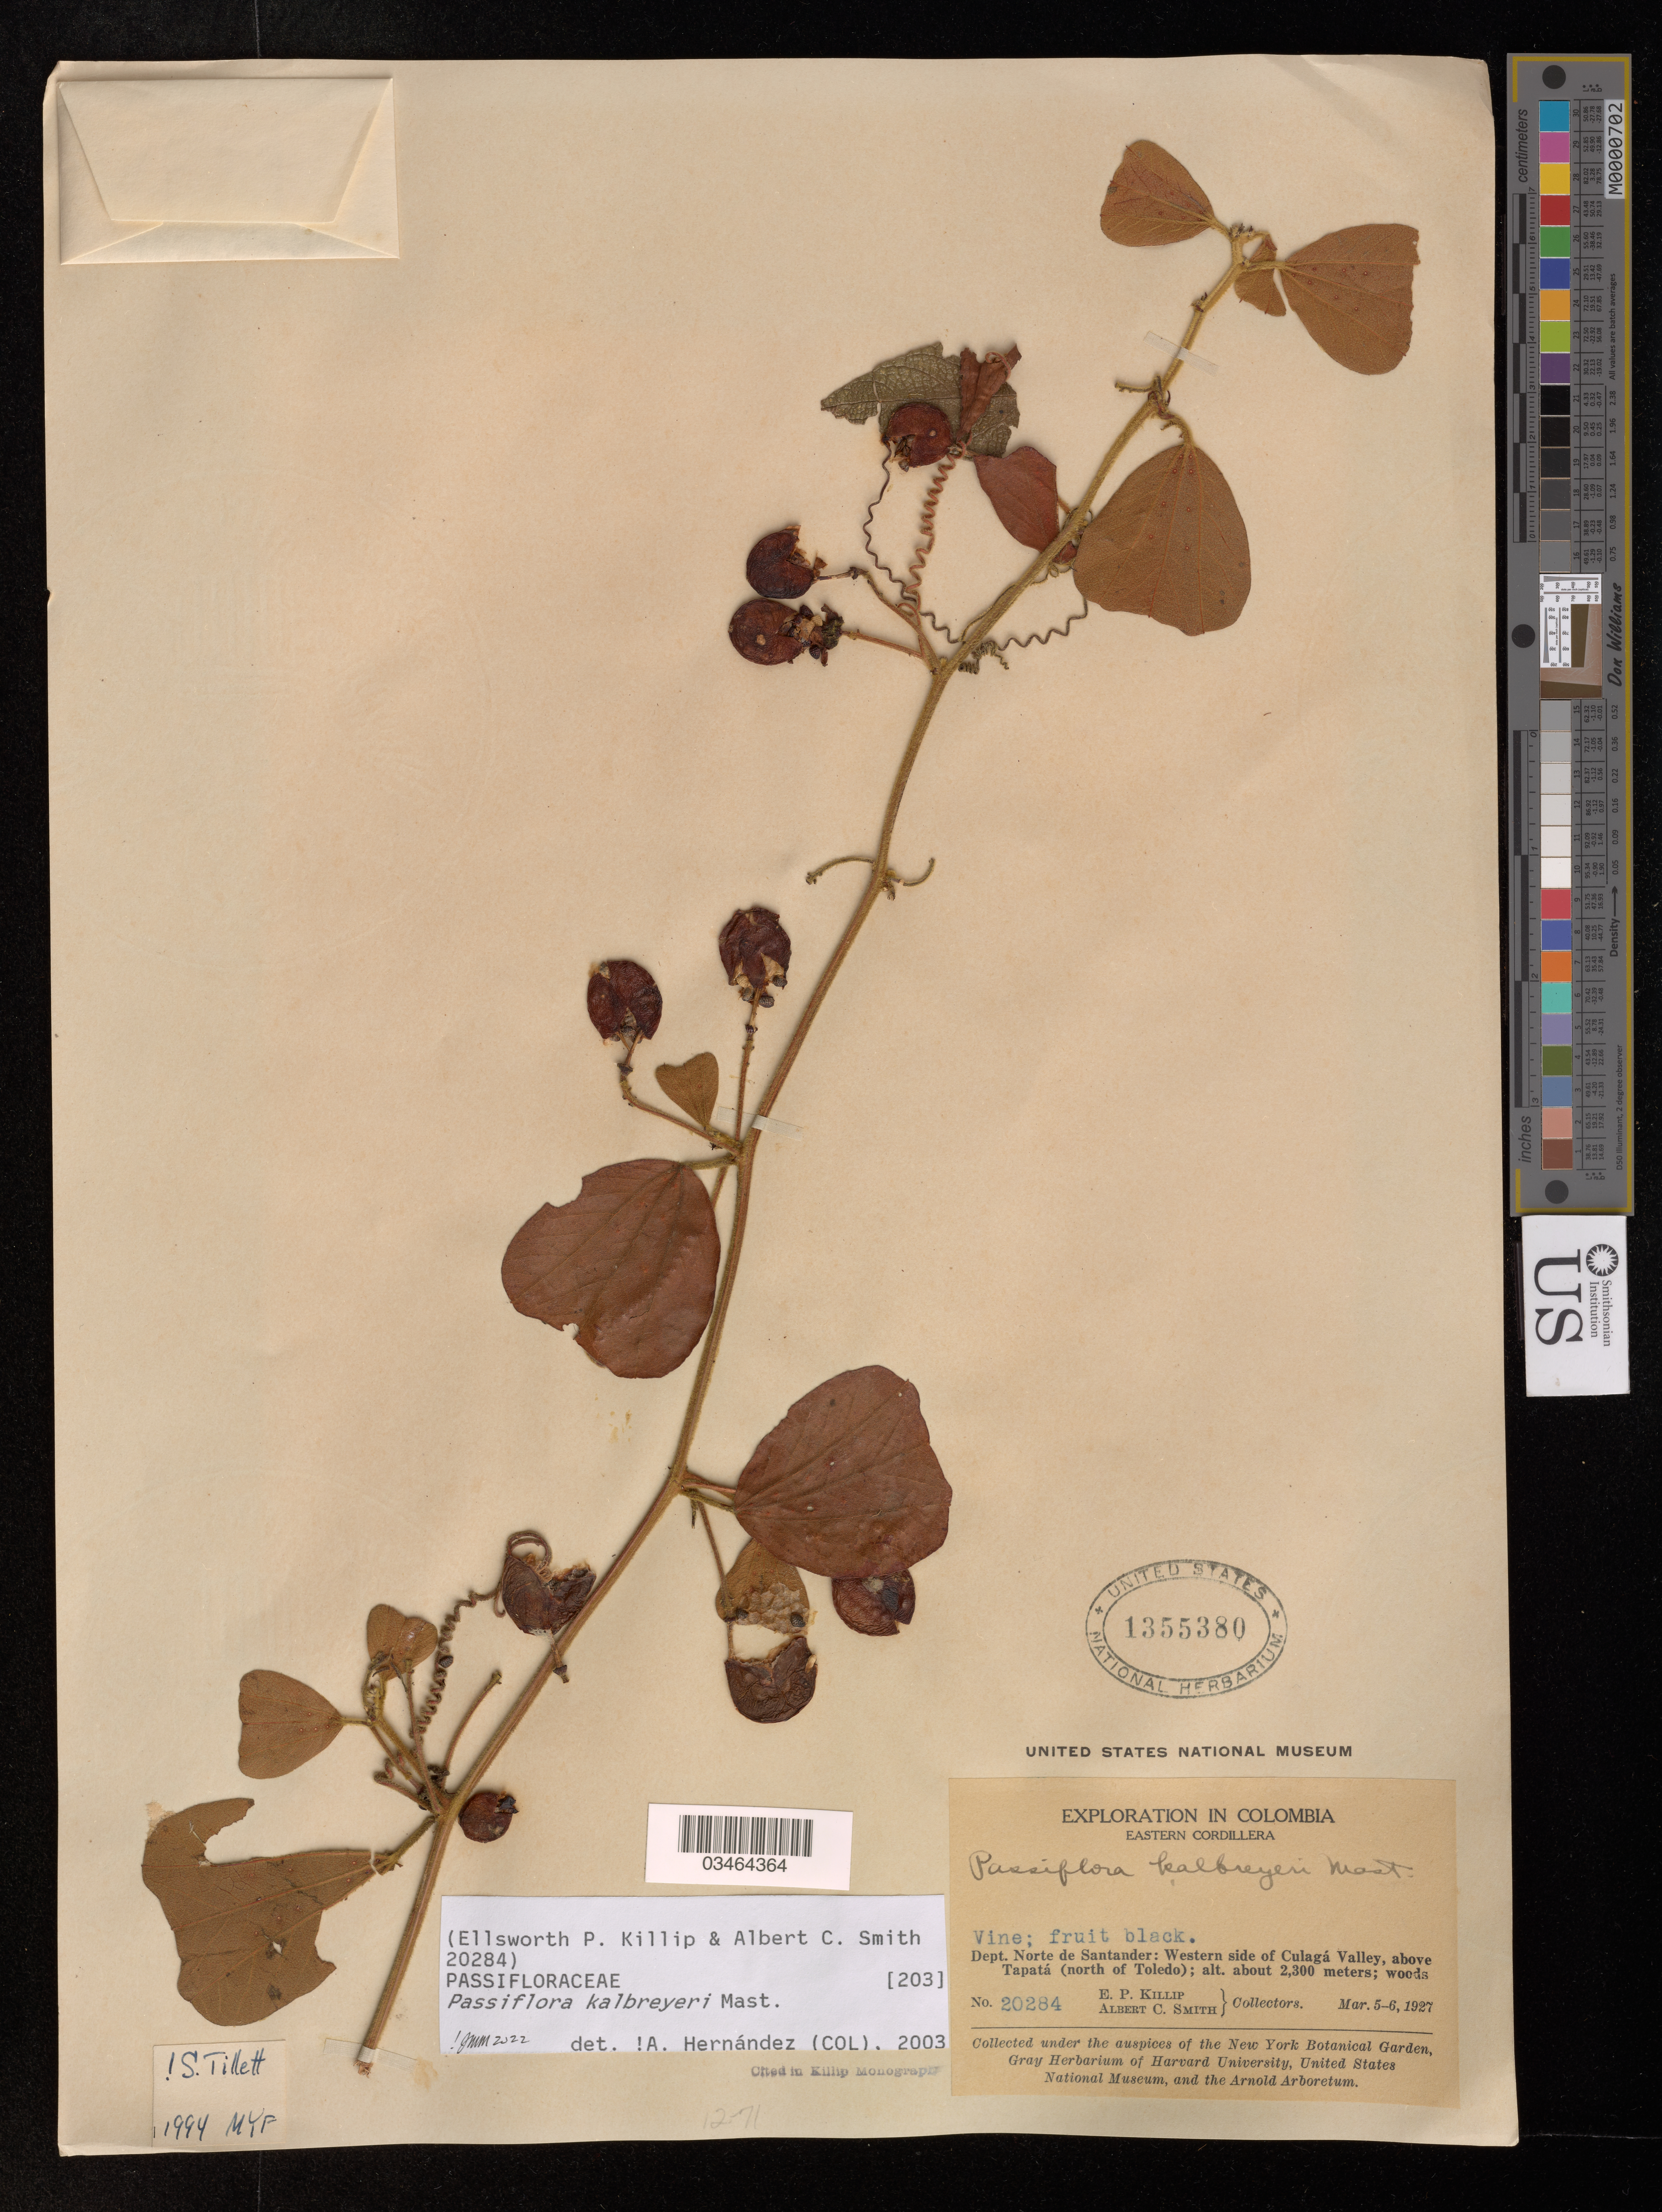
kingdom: Plantae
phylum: Tracheophyta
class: Magnoliopsida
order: Malpighiales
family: Passifloraceae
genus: Passiflora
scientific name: Passiflora kalbreyeri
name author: Mast.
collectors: E. P. Killip & A. C. Smith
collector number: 20284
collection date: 1927-03-05/1927-03-06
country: Colombia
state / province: Norte de Santander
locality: Eastern Cordillera. Western side of Culagá Valley, above Tapatá (north of Toledo).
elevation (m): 2300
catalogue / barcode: US 1355380